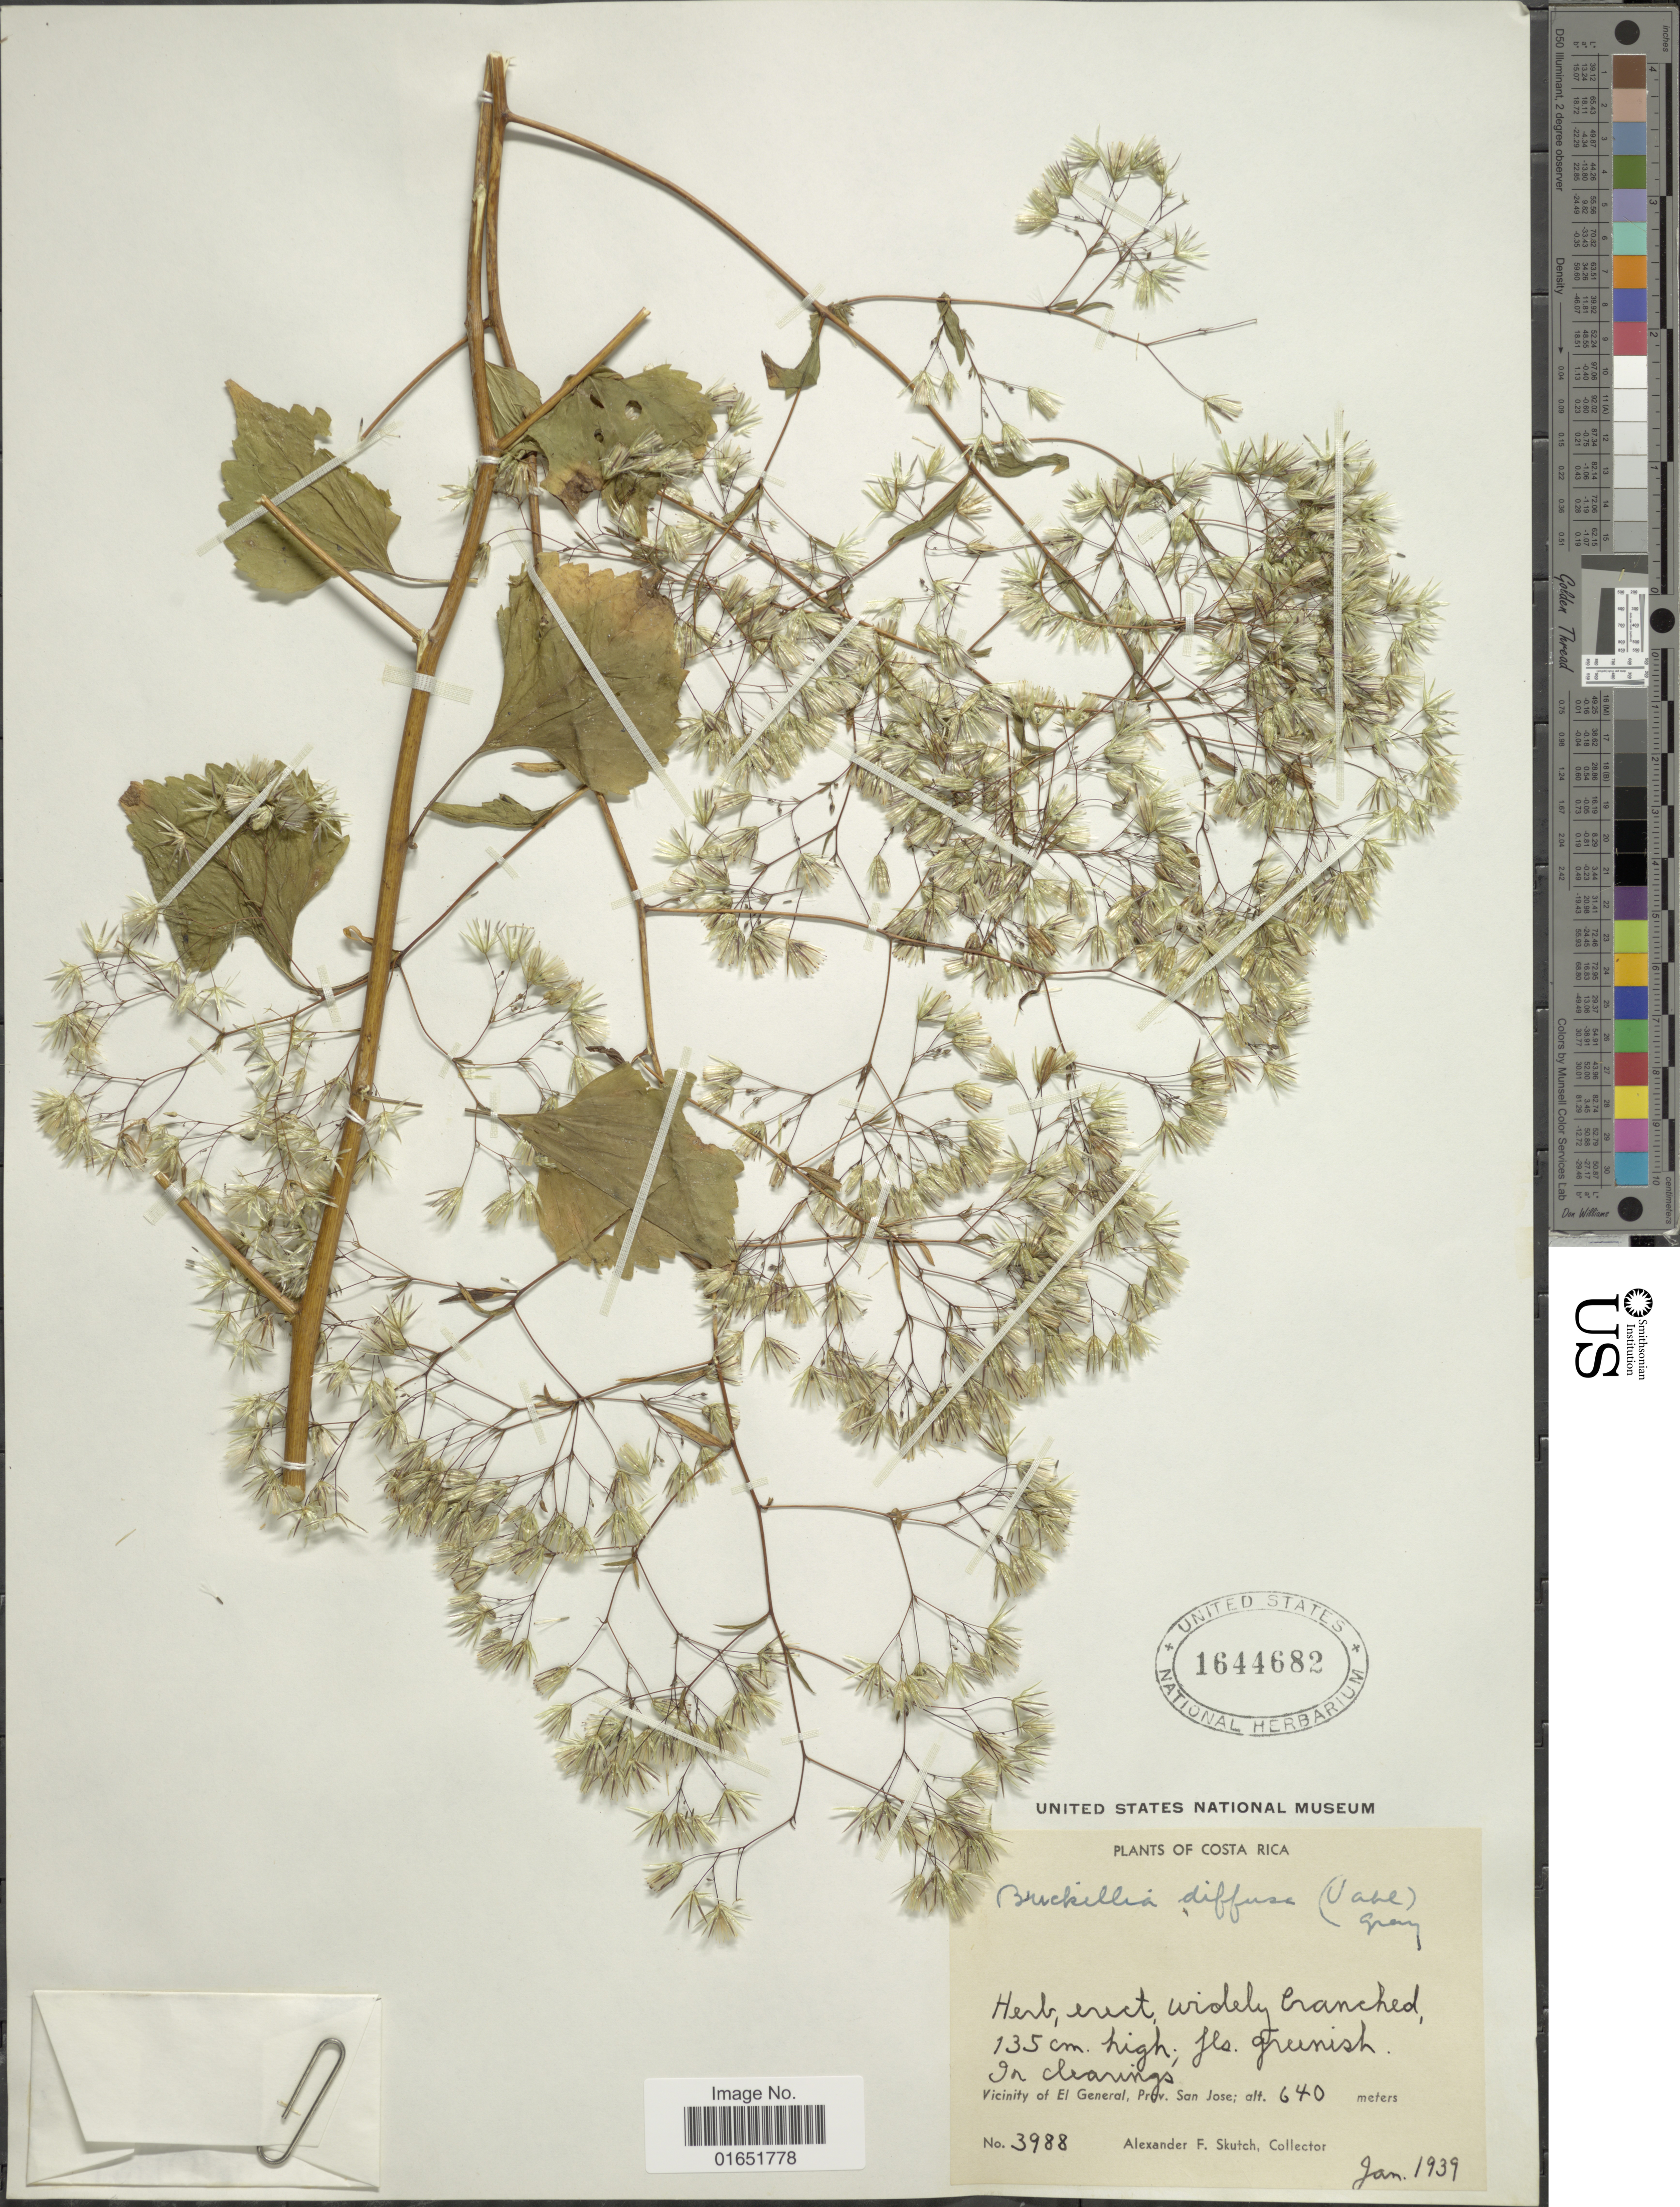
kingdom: Plantae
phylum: Tracheophyta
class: Magnoliopsida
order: Asterales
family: Asteraceae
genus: Brickellia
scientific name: Brickellia diffusa M.E. Jones, nom illeg.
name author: M.E. Jones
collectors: A. F. Skutch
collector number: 3988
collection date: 1939-01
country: Costa Rica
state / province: San José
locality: In clearing, Vicinity of El General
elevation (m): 640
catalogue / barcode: US 1644682